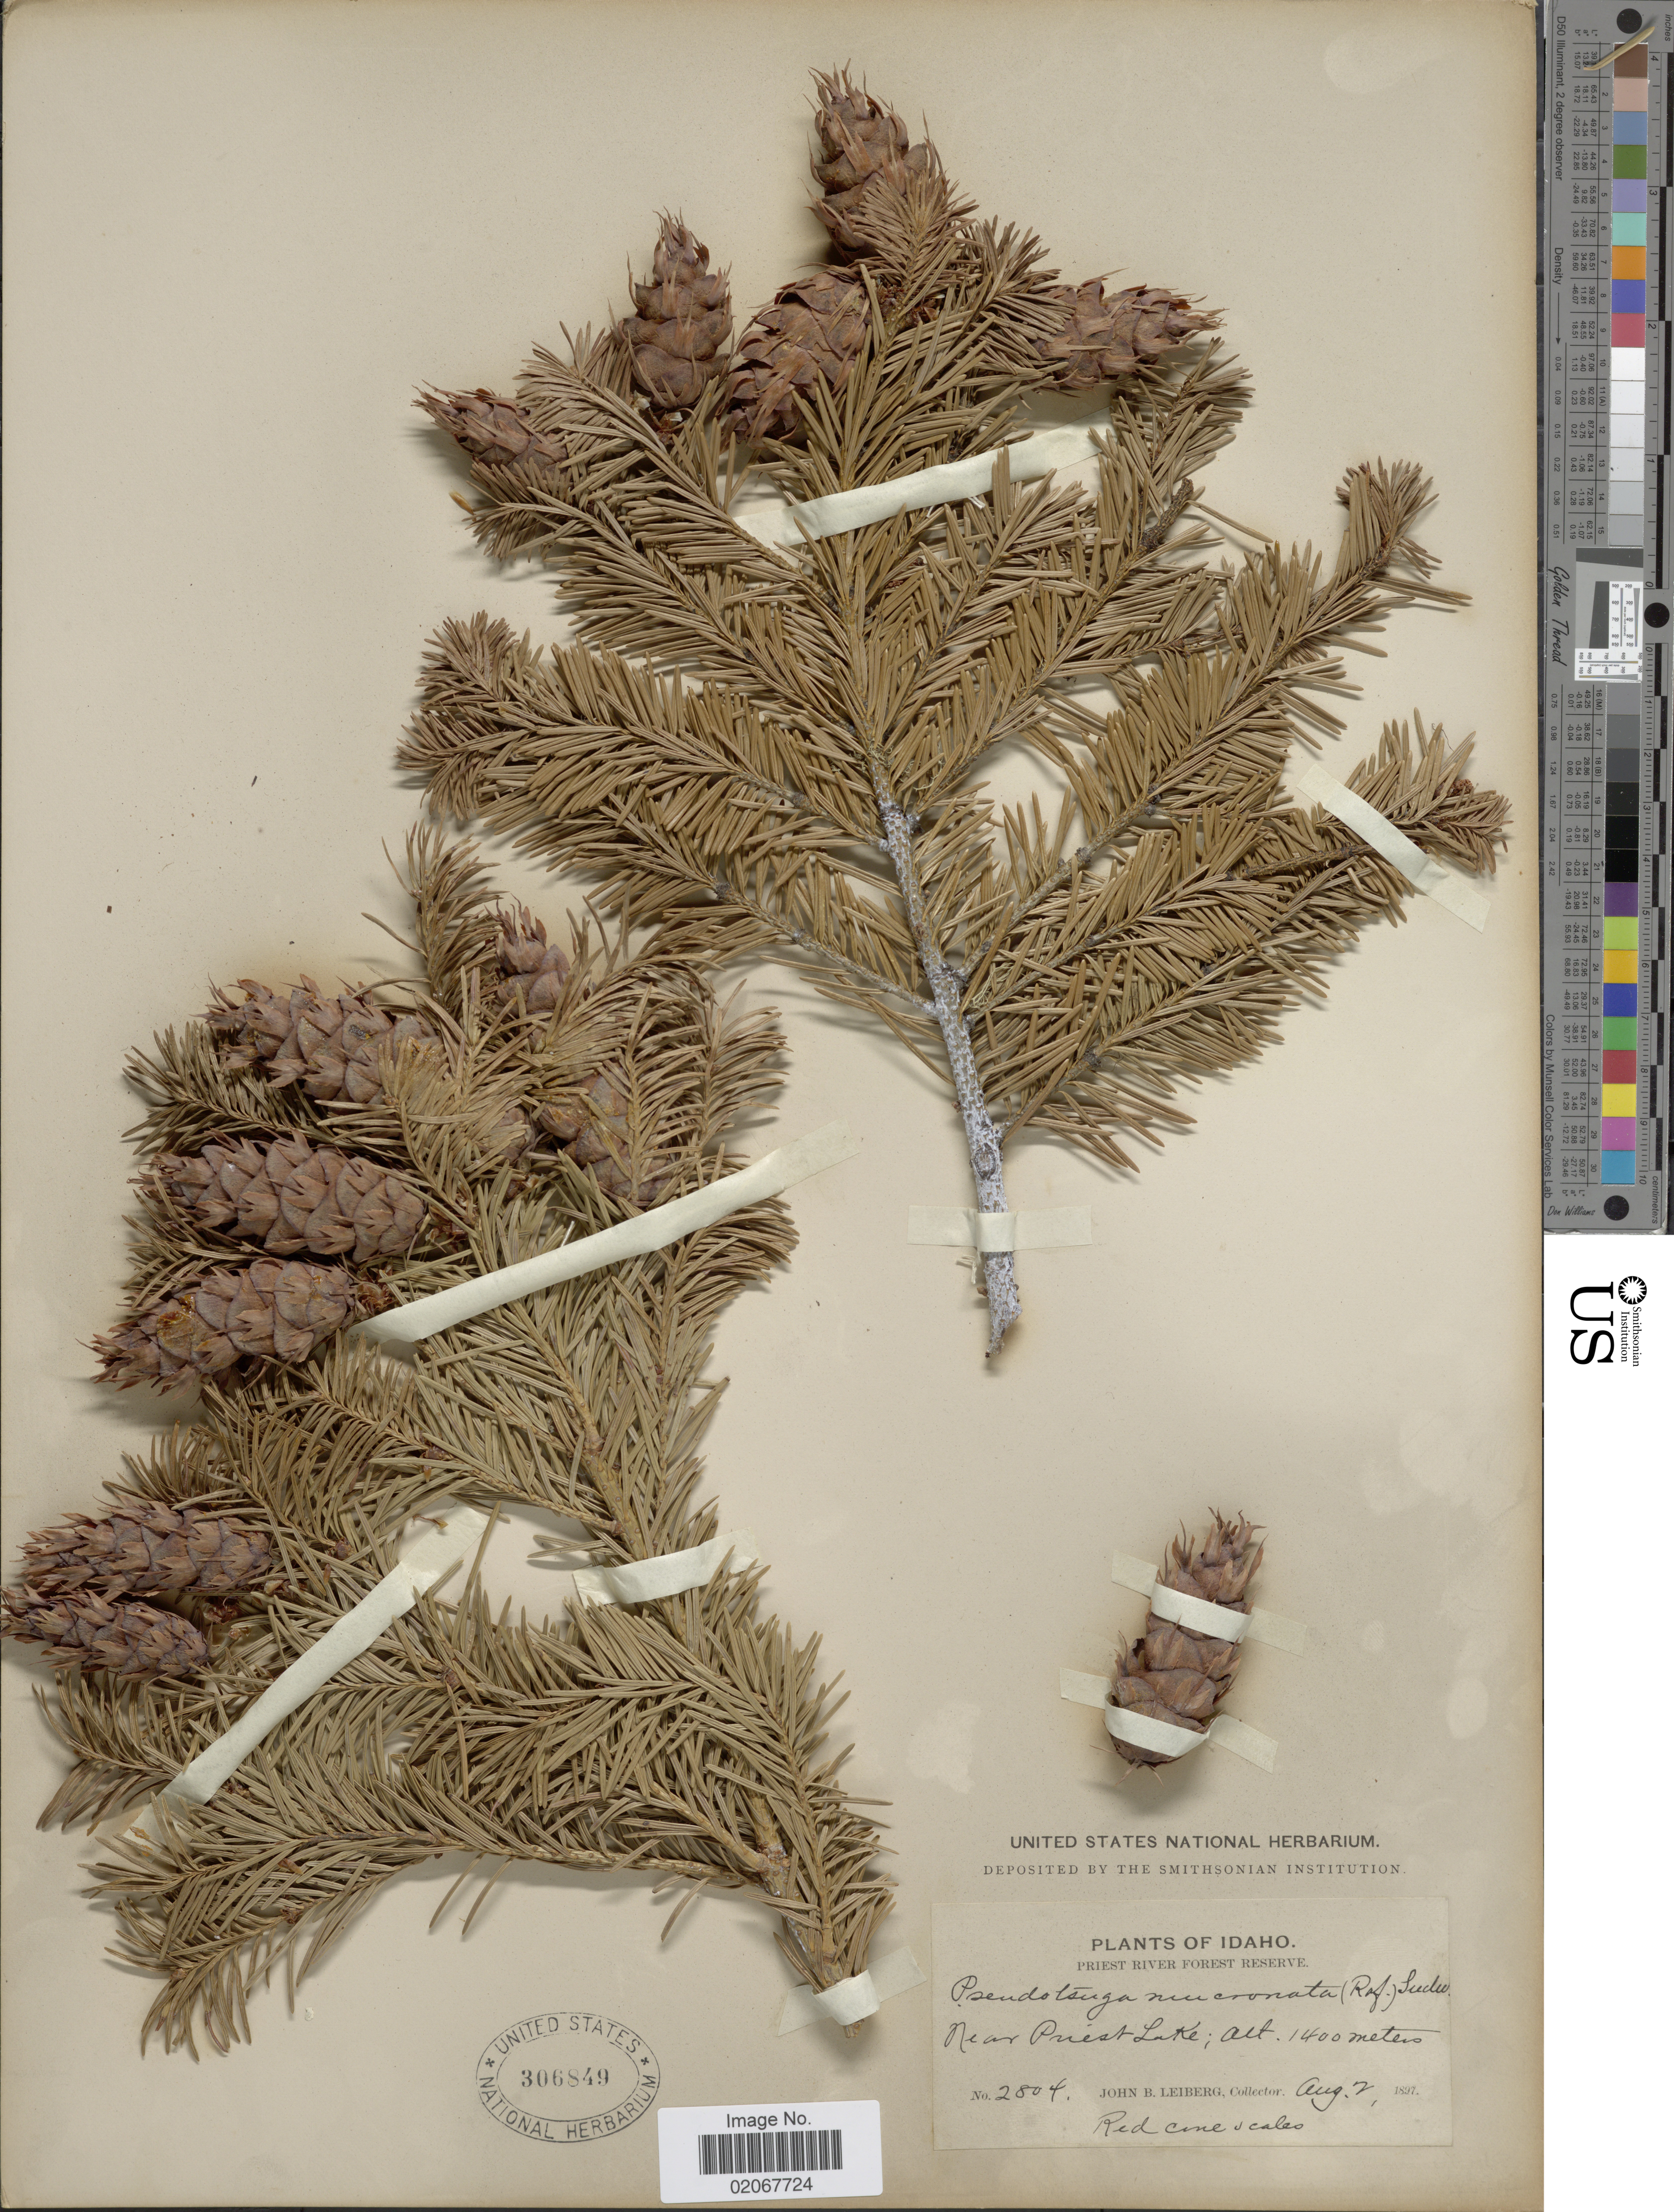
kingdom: Plantae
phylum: Tracheophyta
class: Pinopsida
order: Pinales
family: Pinaceae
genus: Pseudotsuga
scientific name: Pseudotsuga menziesii var. glauca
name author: (Beissn.) Franco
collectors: J. Leiberg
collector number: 2804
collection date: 1897-08-02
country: United States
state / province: Idaho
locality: Priest River Forest Reserve. Near Priest Lake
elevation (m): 1400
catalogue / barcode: US 306849